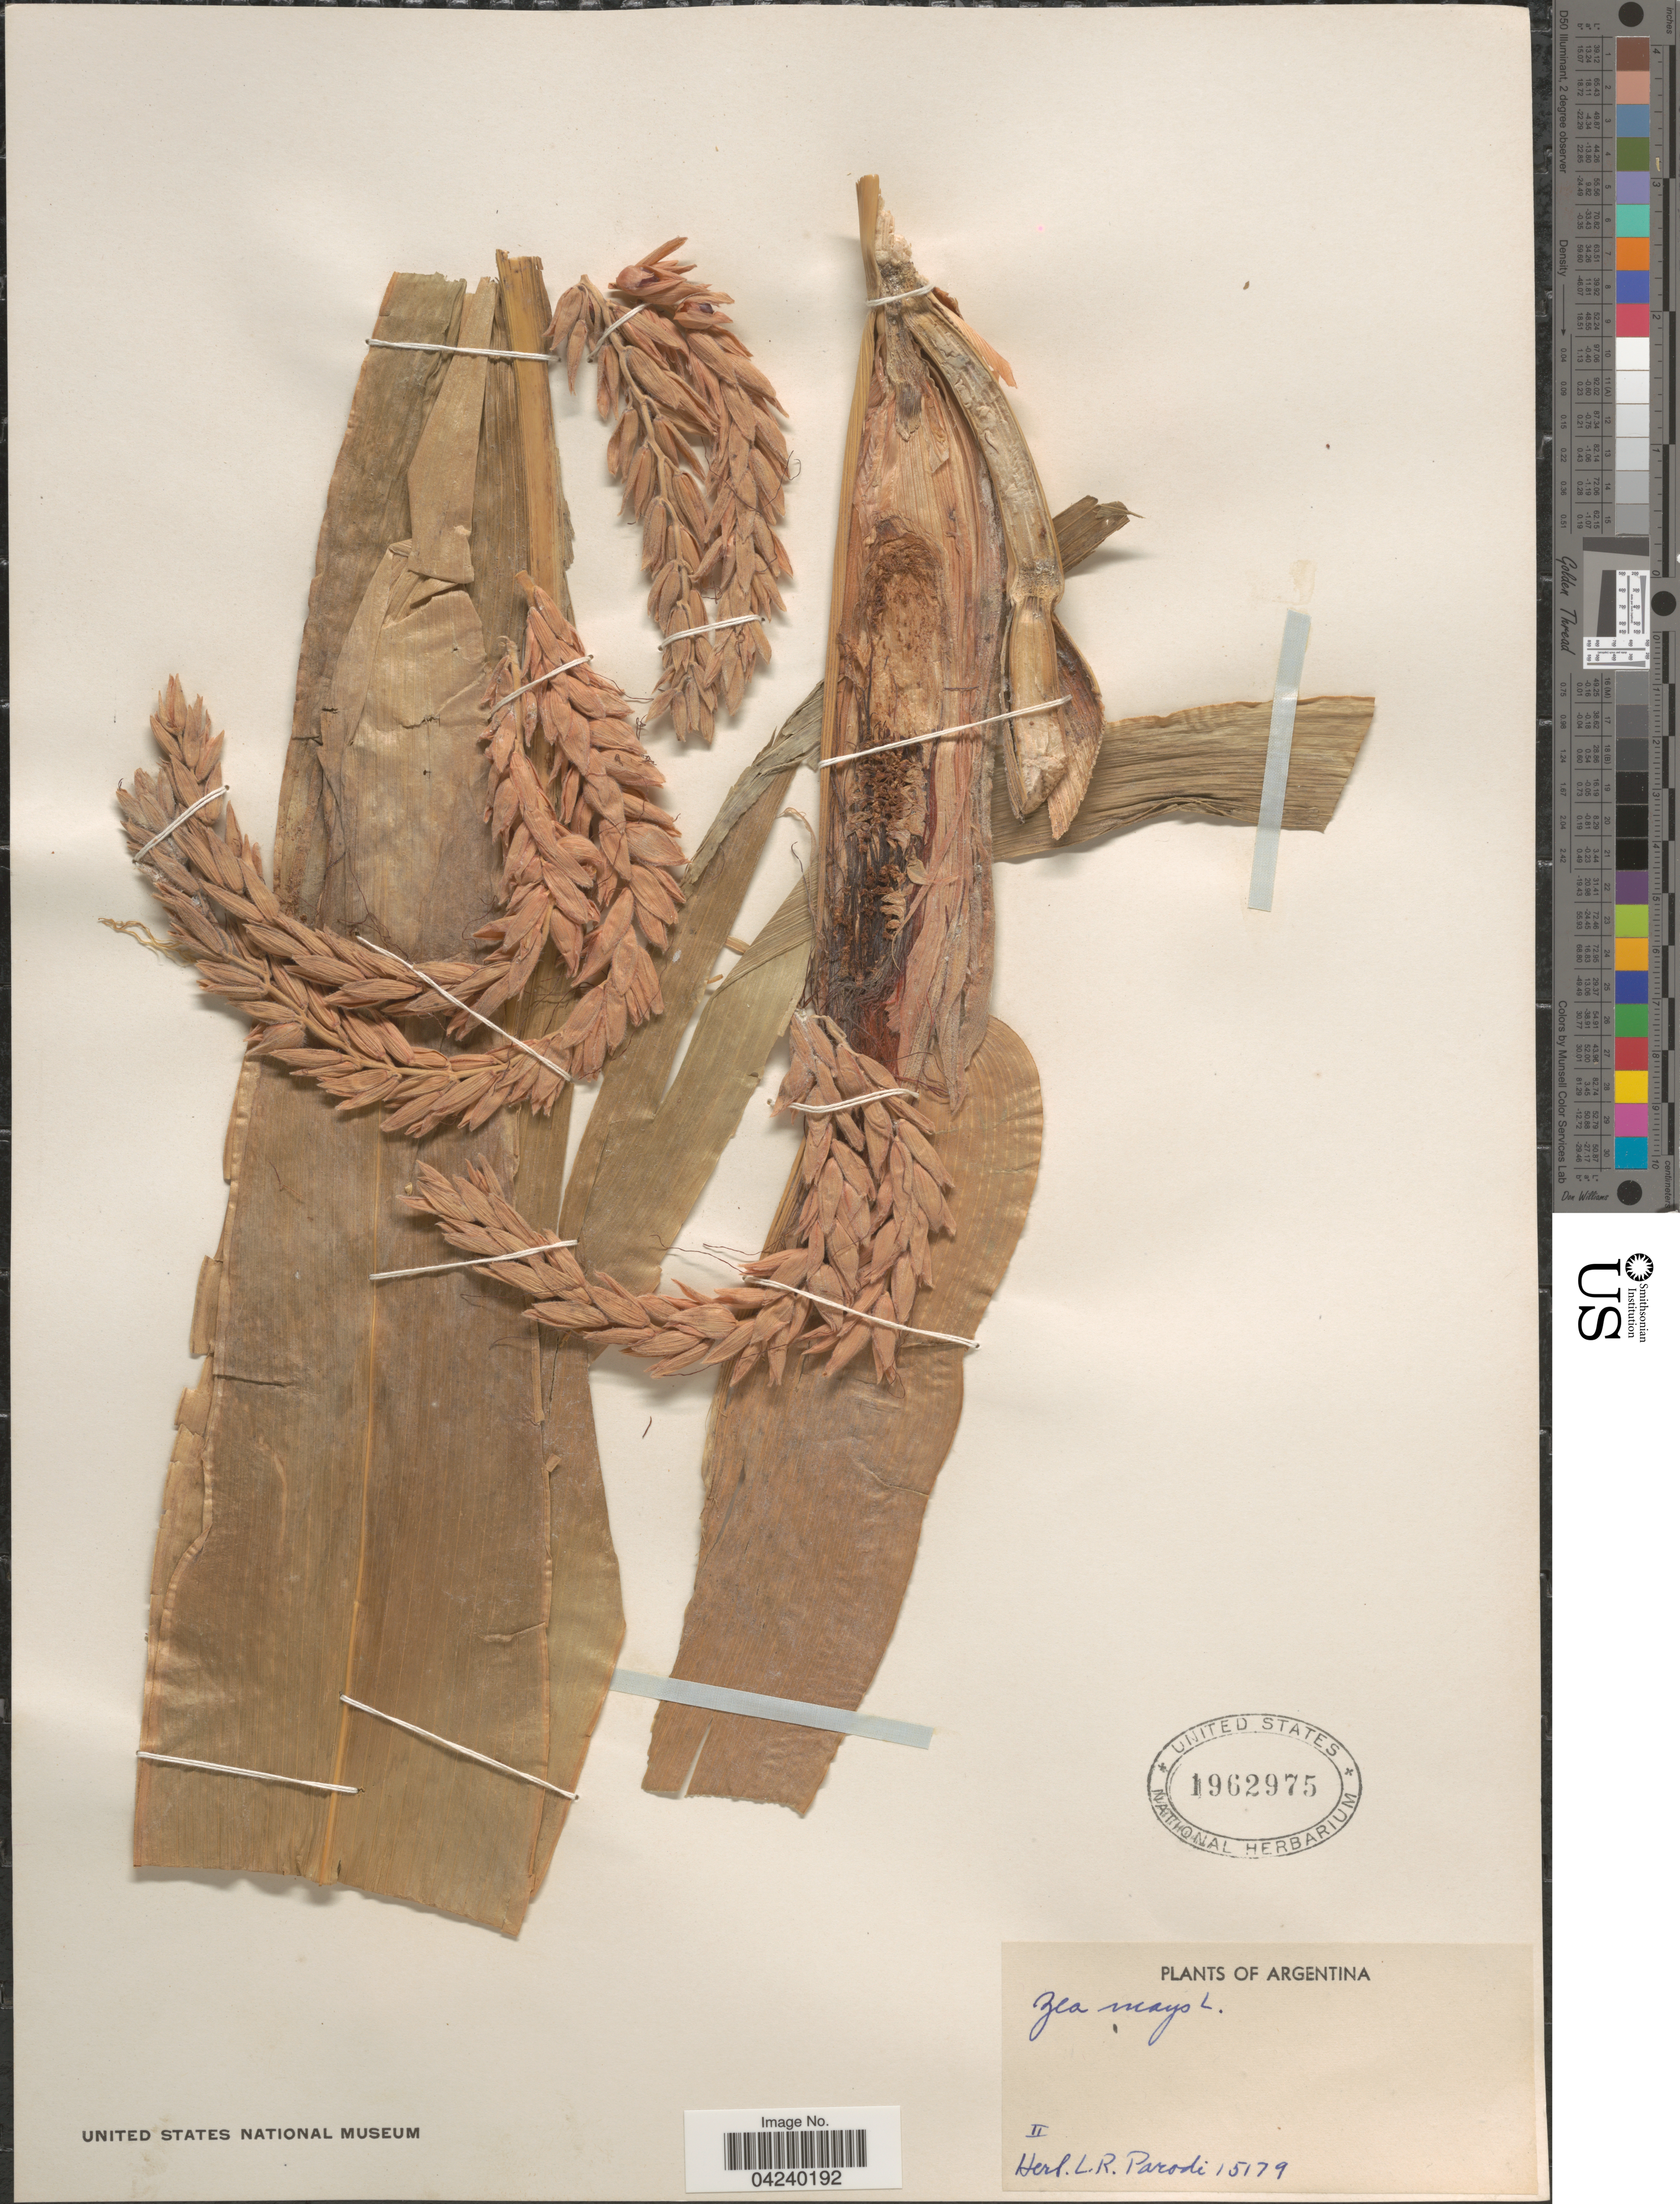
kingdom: Plantae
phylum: Tracheophyta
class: Liliopsida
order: Poales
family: Poaceae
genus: Zea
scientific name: Zea mays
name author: L.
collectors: ex herb. Parodi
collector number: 15179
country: Argentina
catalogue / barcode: US 1962975